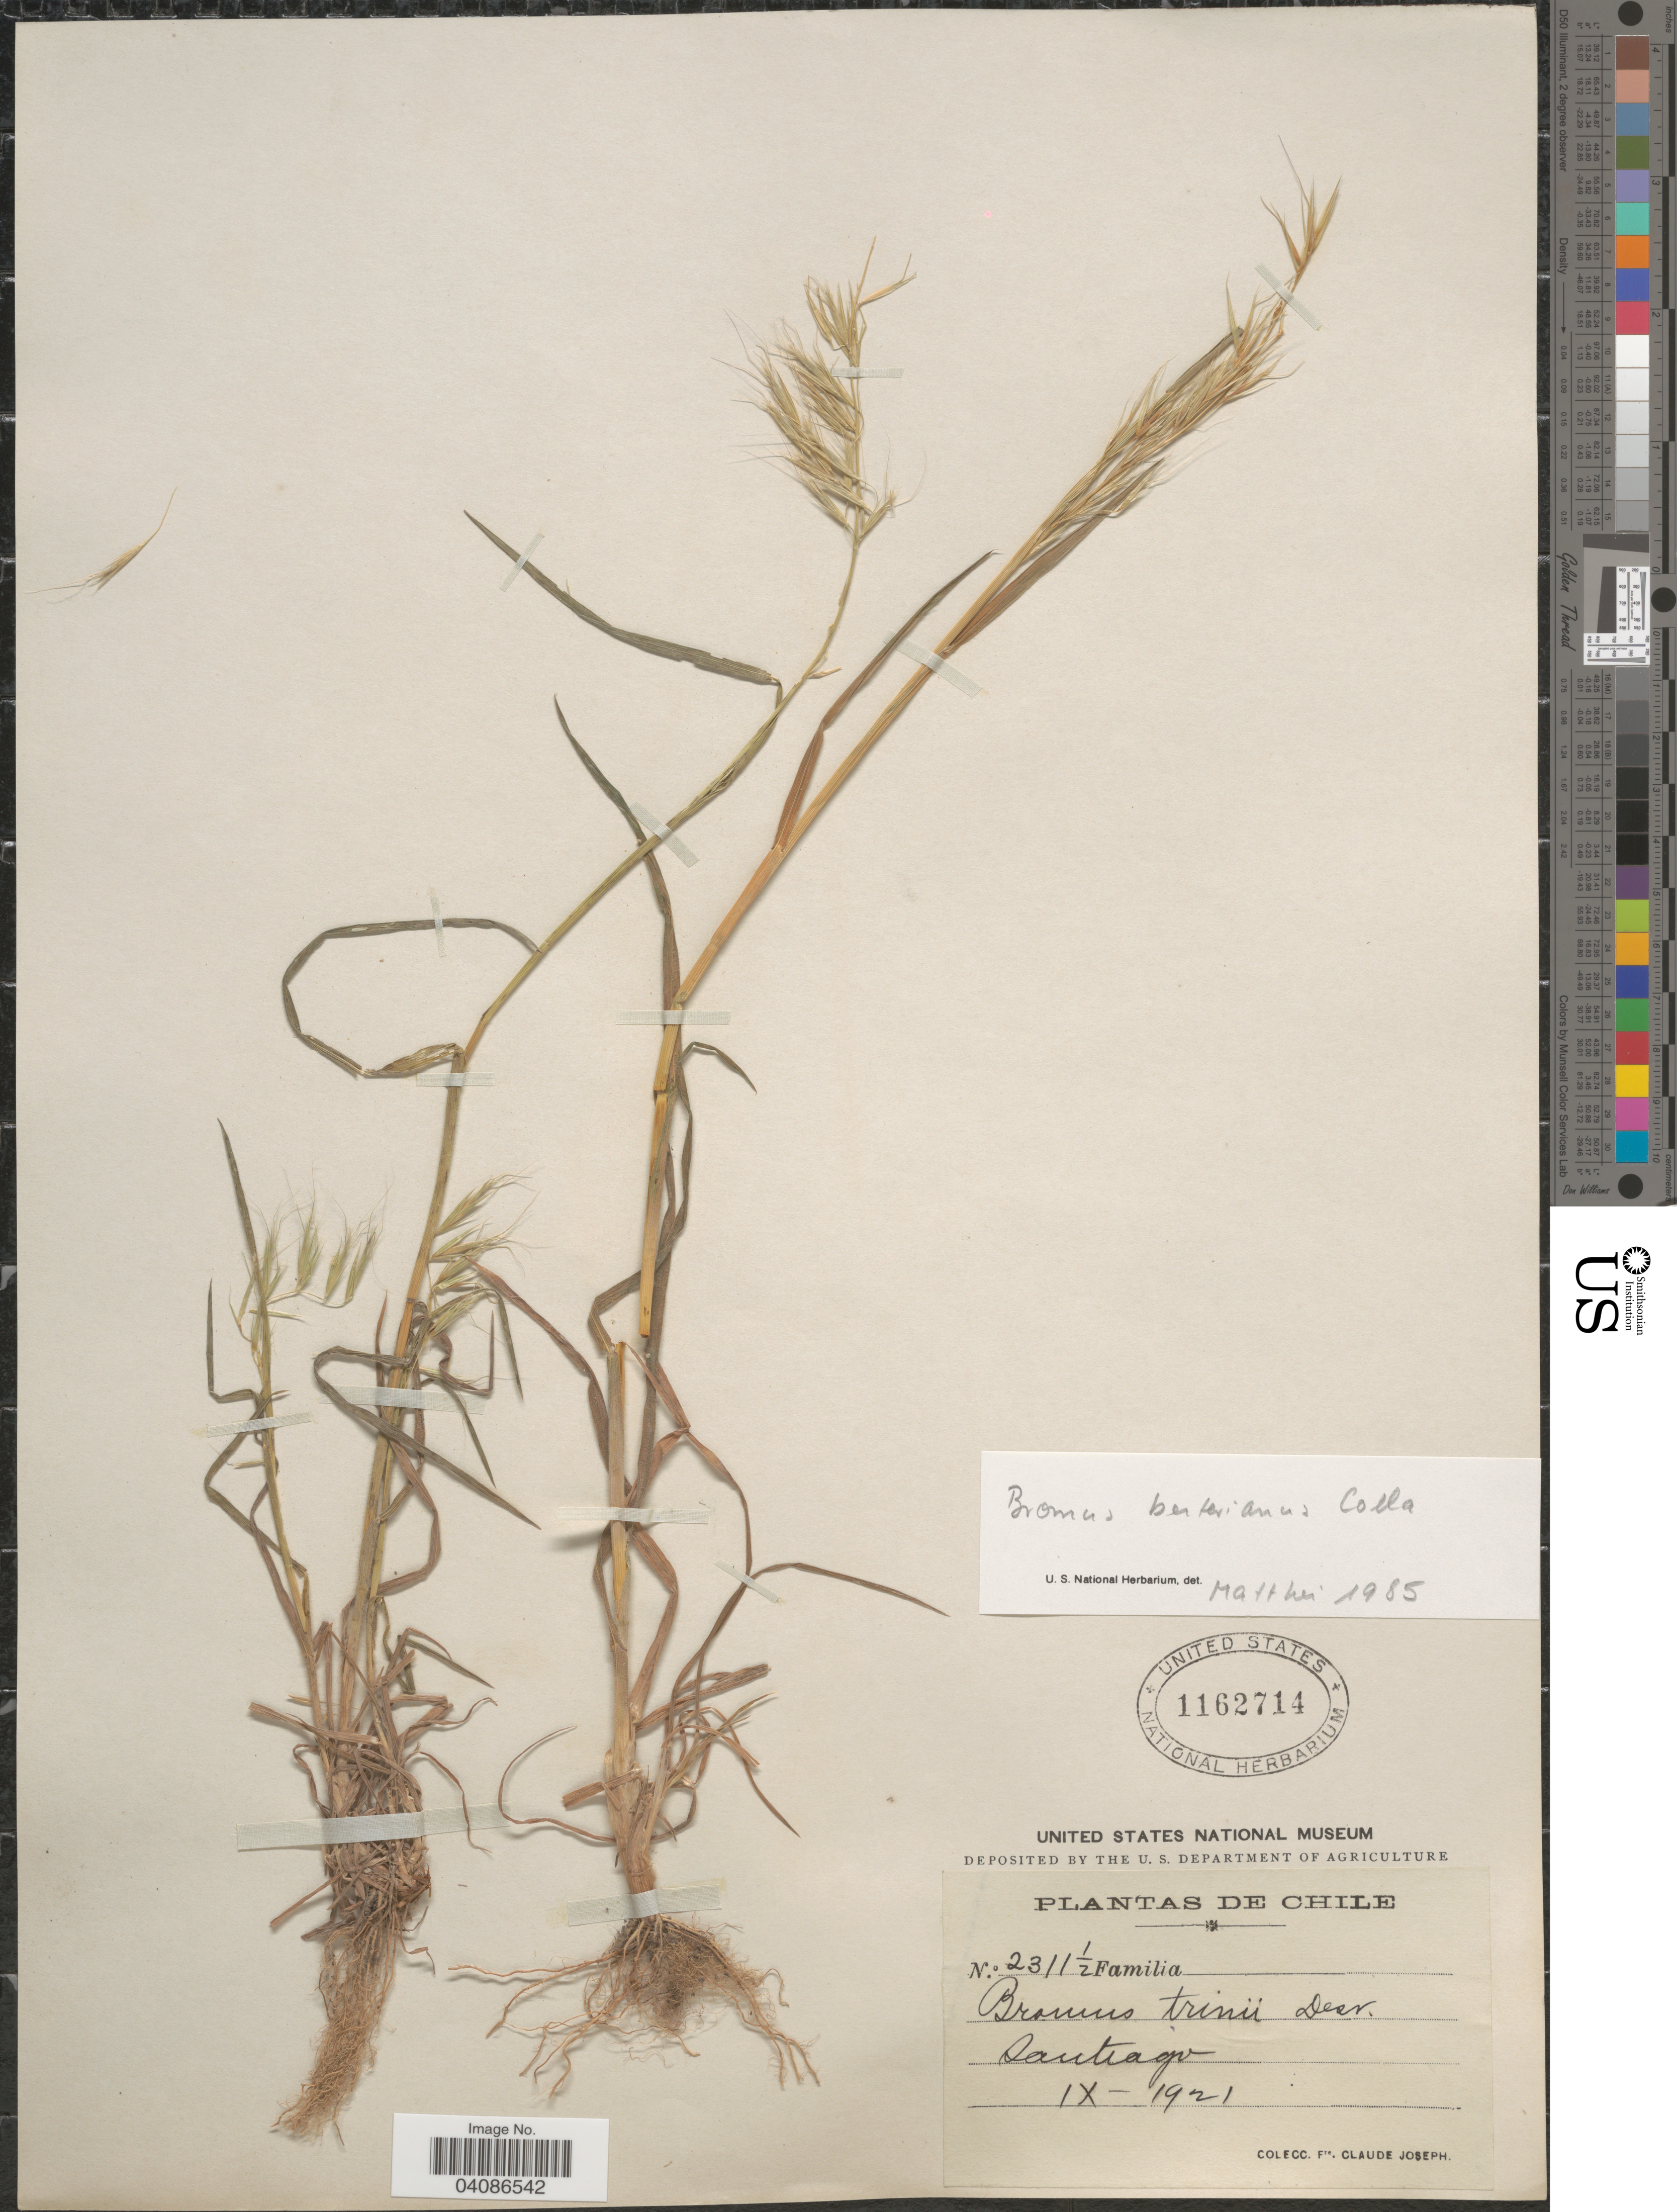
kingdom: Plantae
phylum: Tracheophyta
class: Liliopsida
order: Poales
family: Poaceae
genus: Bromus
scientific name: Bromus berteroanus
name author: Colla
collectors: Bro. Claude-Joseph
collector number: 2311½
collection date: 1921-09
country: Chile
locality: Santiago.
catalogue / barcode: US 1162714